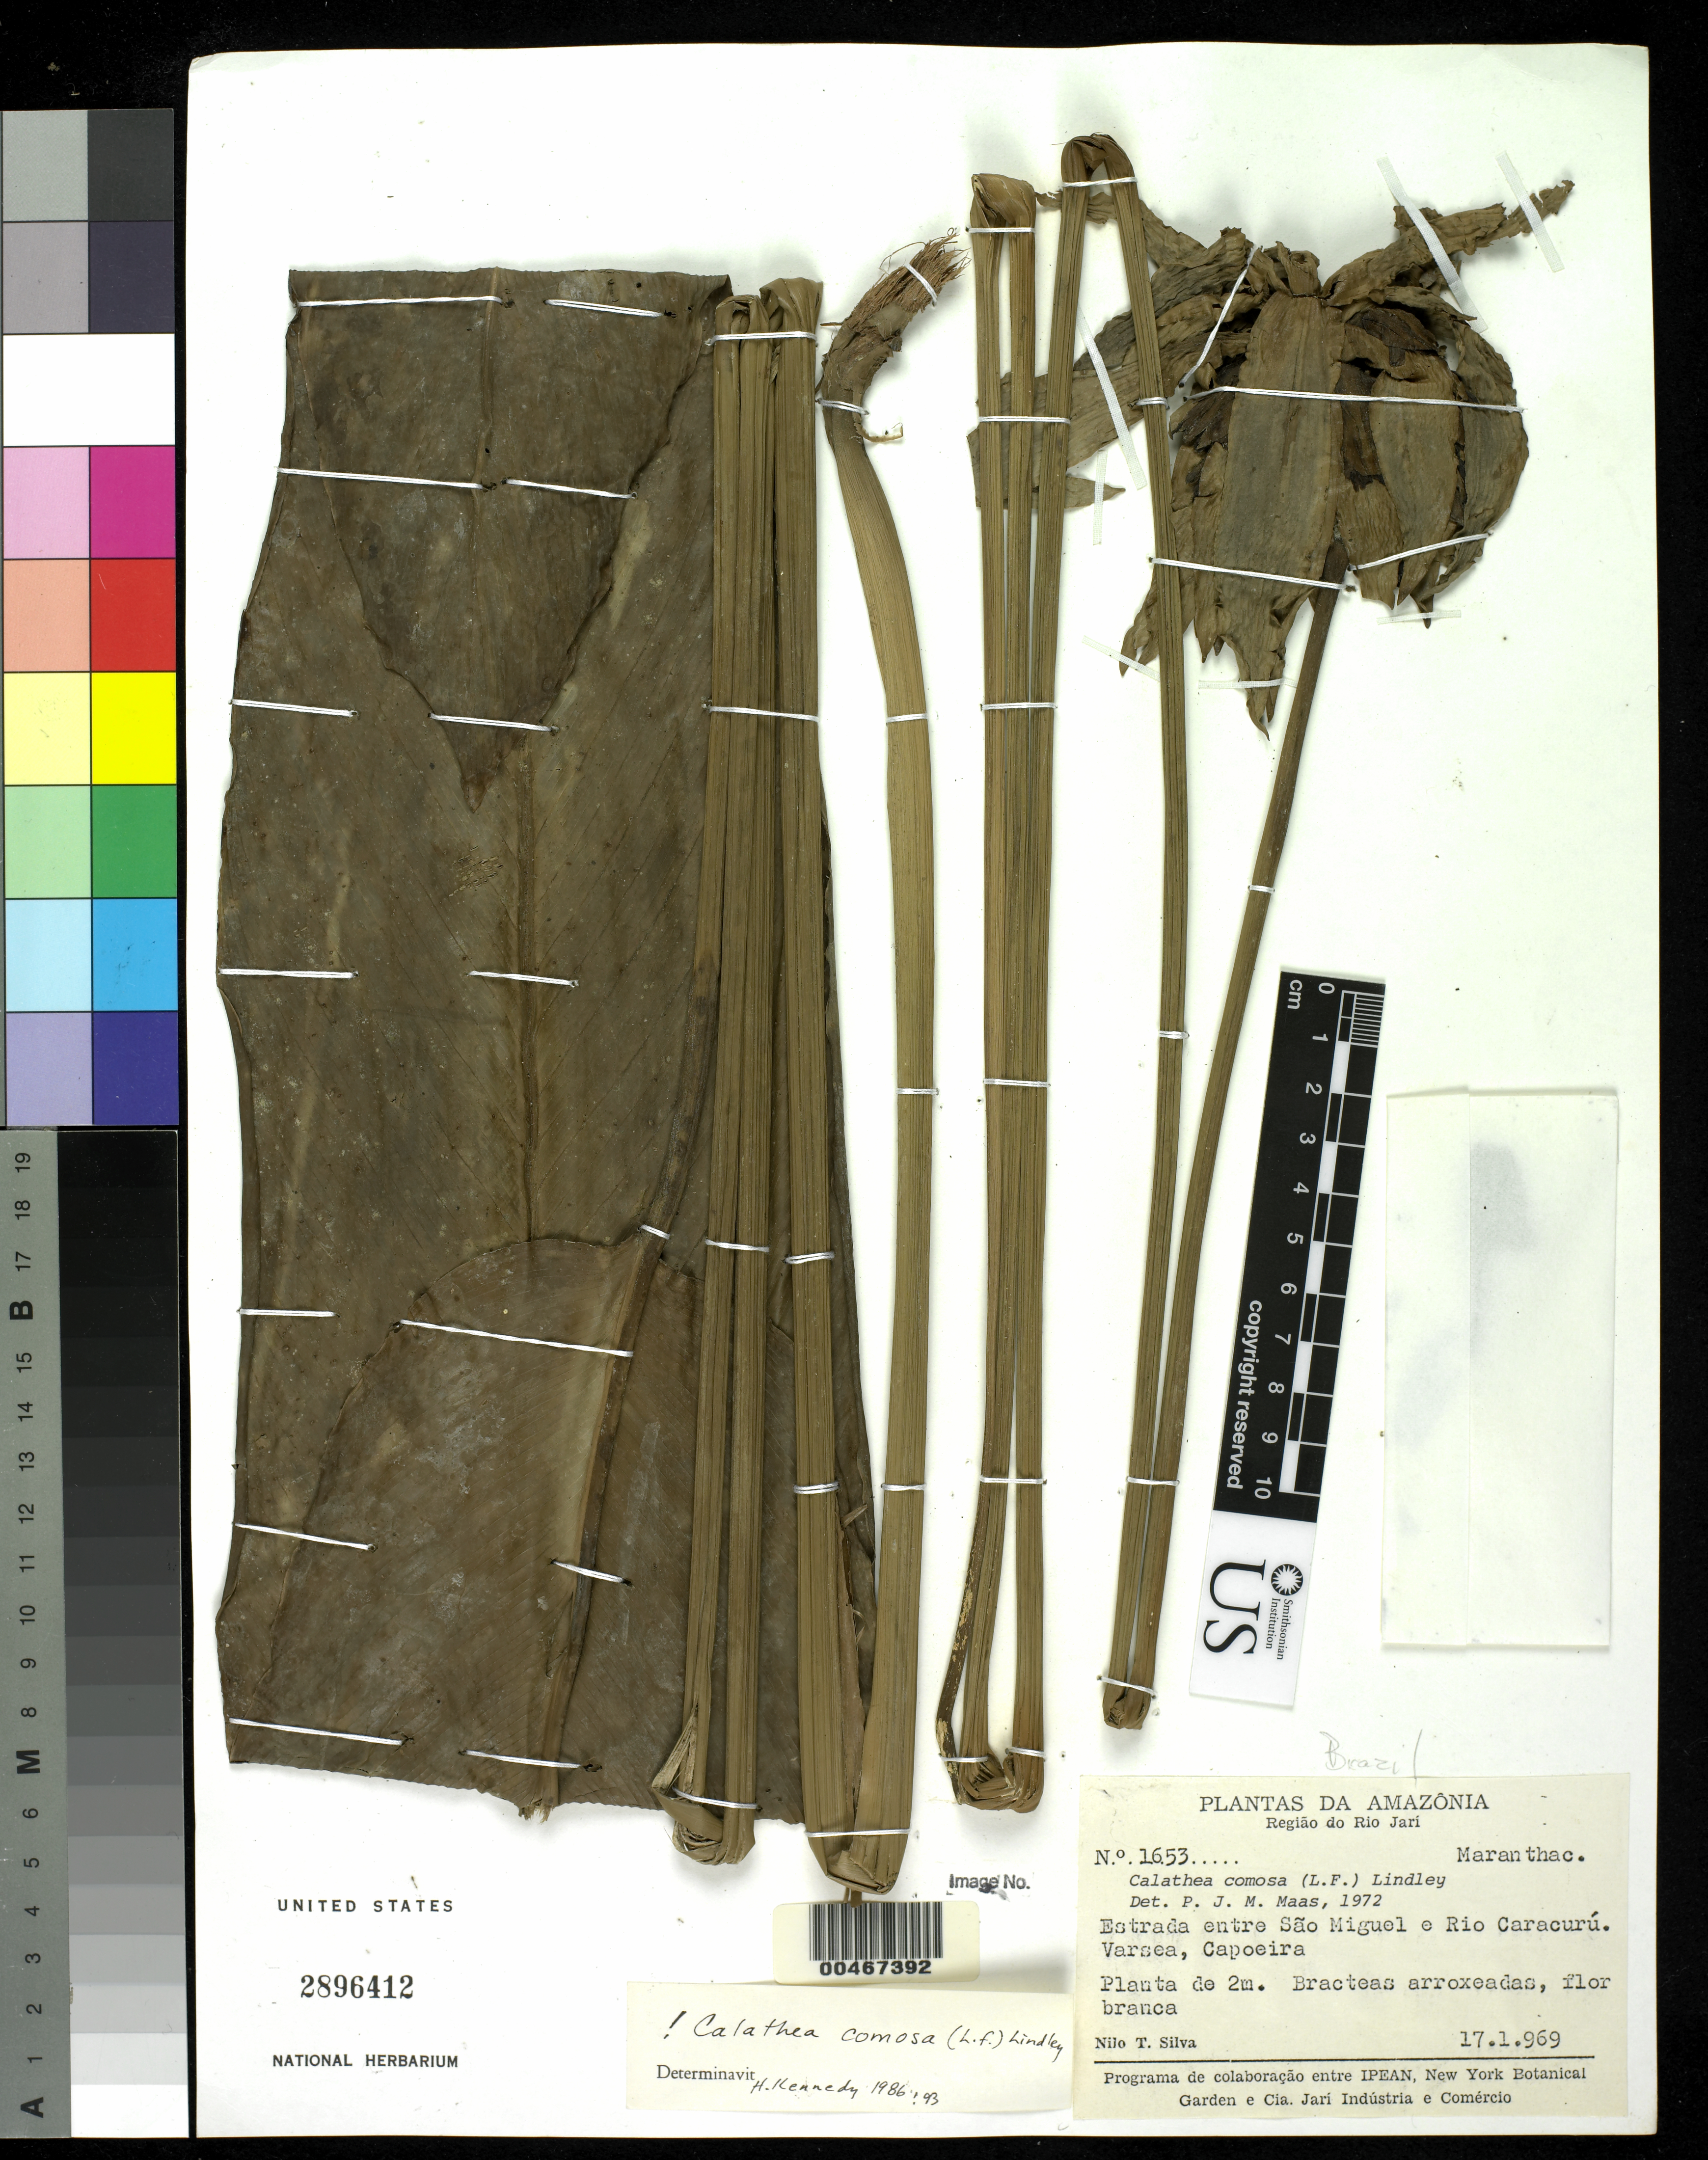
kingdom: Plantae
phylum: Tracheophyta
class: Liliopsida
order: Zingiberales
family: Marantaceae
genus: Goeppertia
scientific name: Goeppertia comosa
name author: (L. f.) Borchs. & S. Suárez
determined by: Strong, M. T., (US), Smithsonian Institution - National Museum of Natural History (UNITED STATES)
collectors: N. T. Silva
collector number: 1653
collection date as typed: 17 Jan 1969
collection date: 1969-01-17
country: Brazil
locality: Between sao miguel and rio caracuru, varsea, capoeira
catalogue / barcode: US 2896412